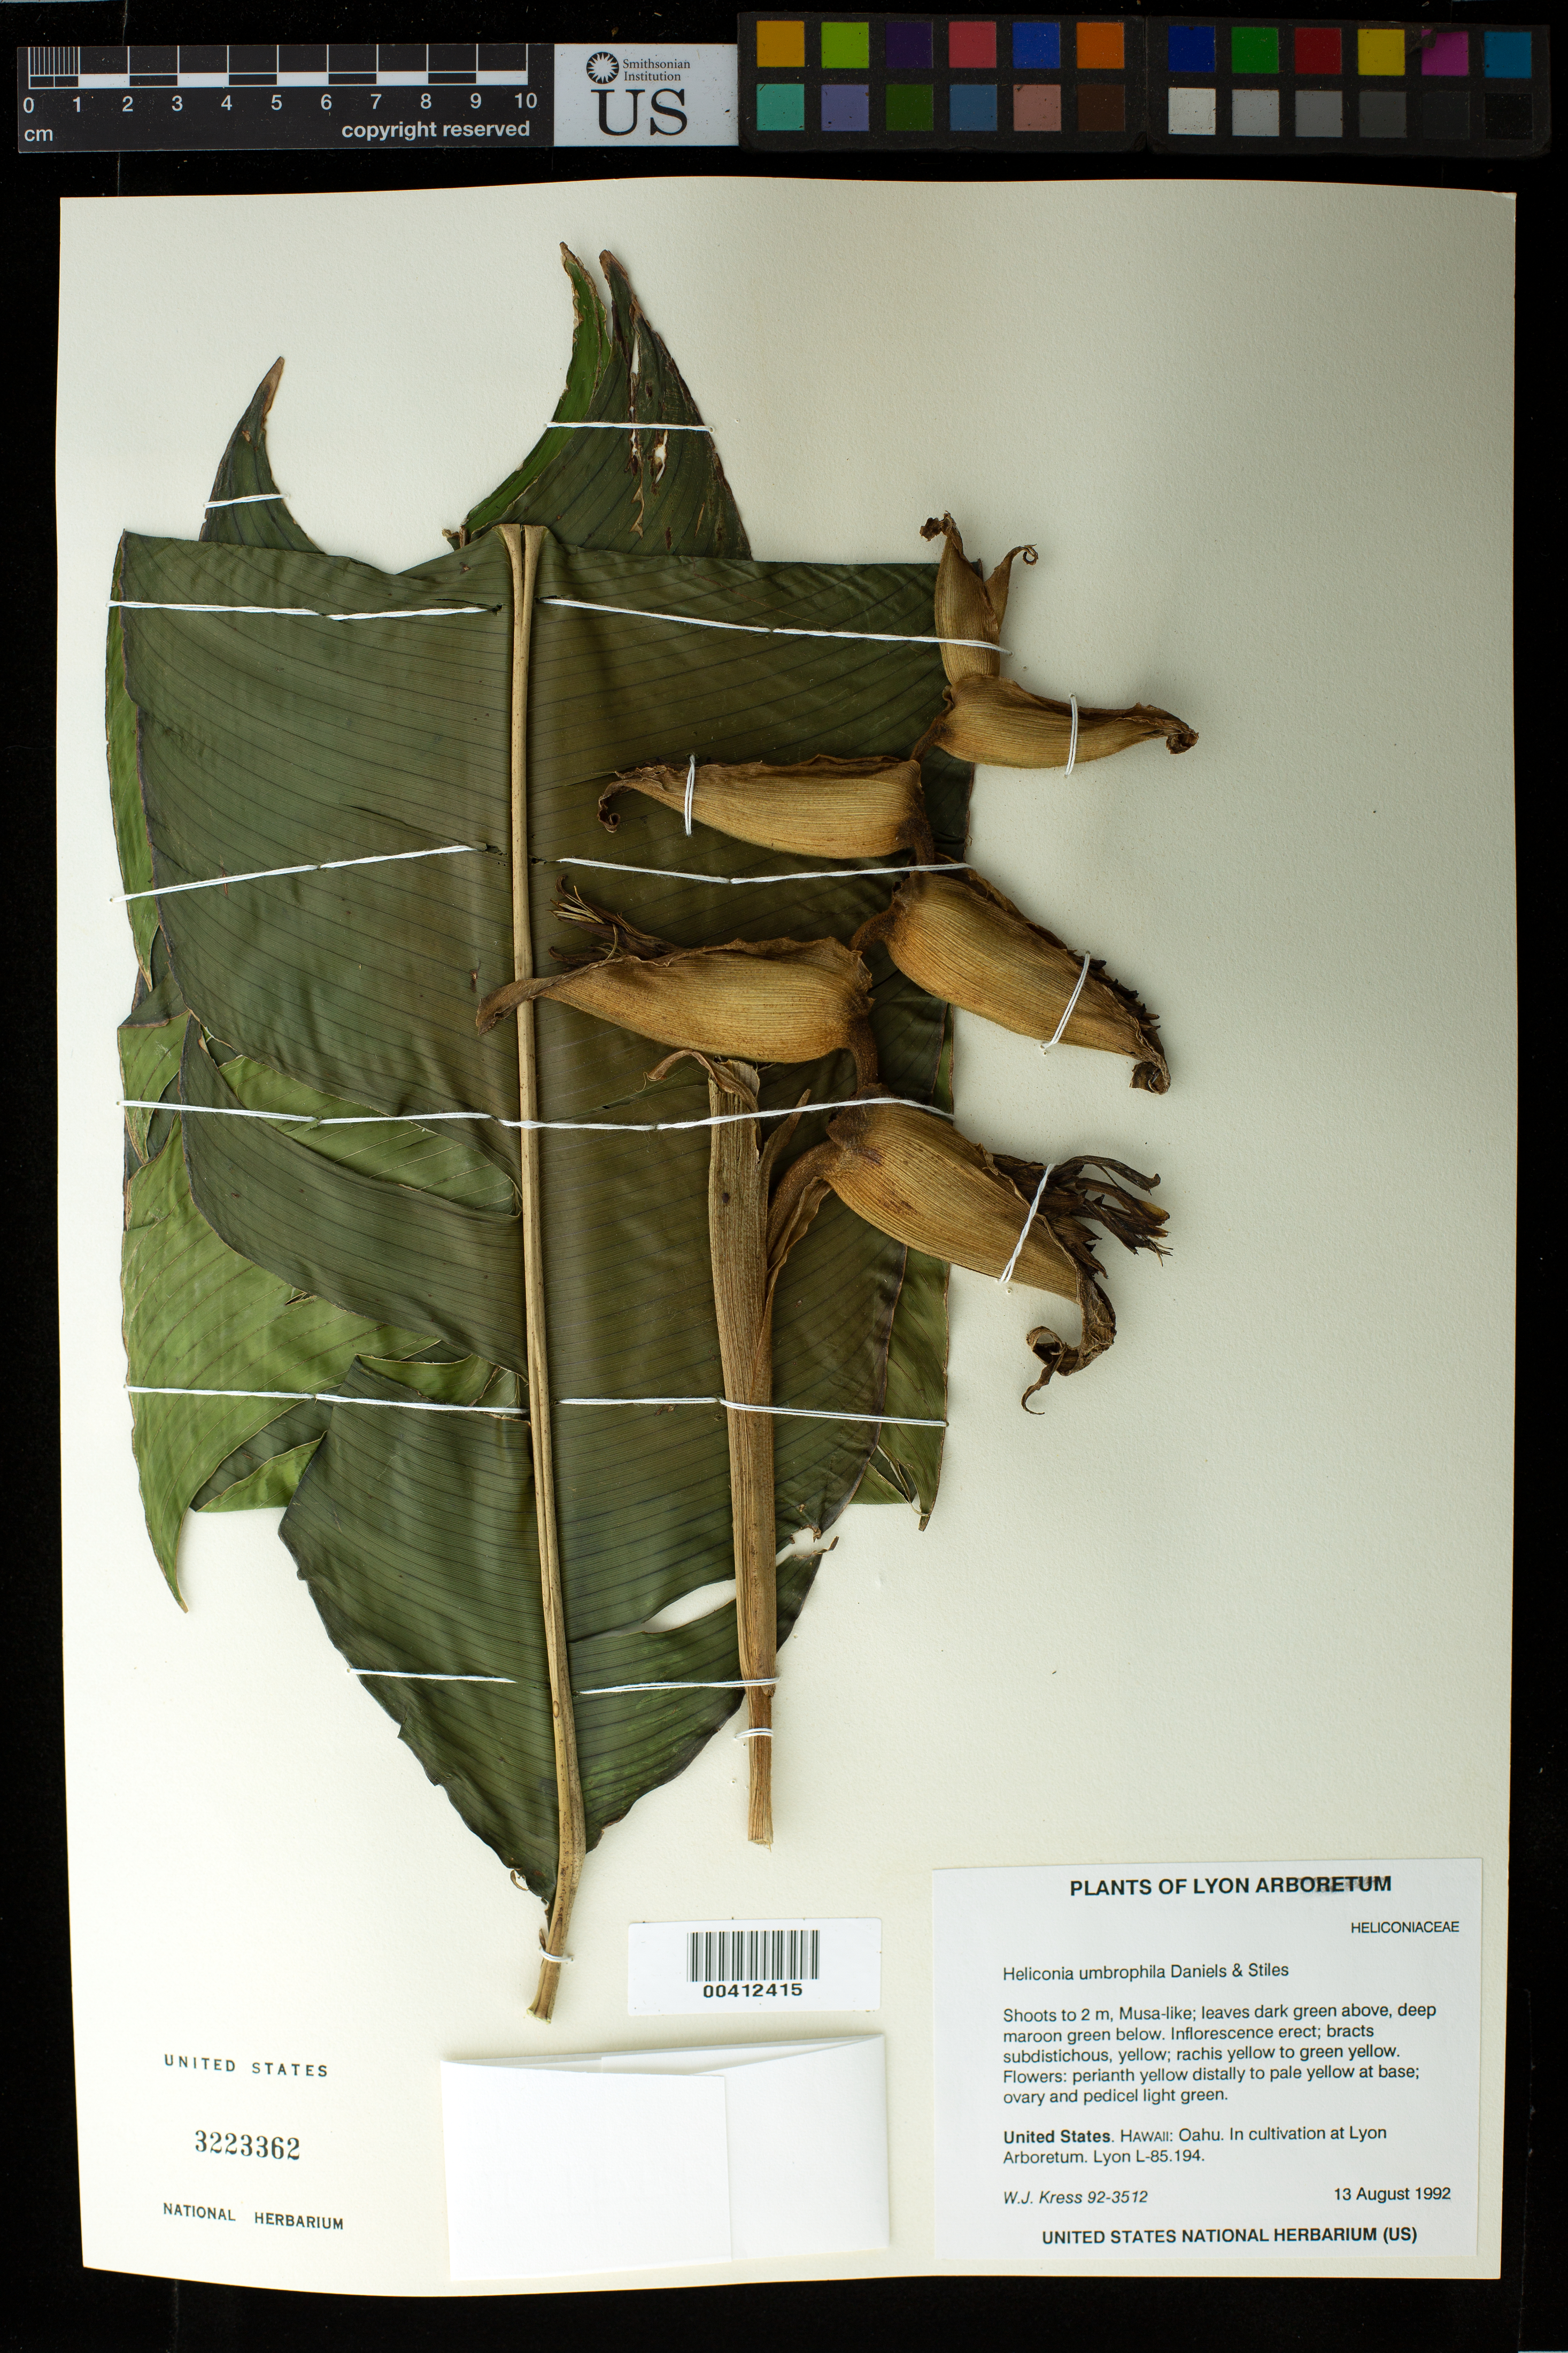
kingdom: Plantae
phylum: Tracheophyta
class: Liliopsida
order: Zingiberales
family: Heliconiaceae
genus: Heliconia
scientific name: Heliconia umbrophila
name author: G.S. Daniels & F.G. Stiles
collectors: W. J. Kress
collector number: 92-3512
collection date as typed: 13 Aug 1992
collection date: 1992-08-13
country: United States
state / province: Hawaii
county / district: Honolulu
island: Oahu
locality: Lyon arboretum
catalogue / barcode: US 3223362